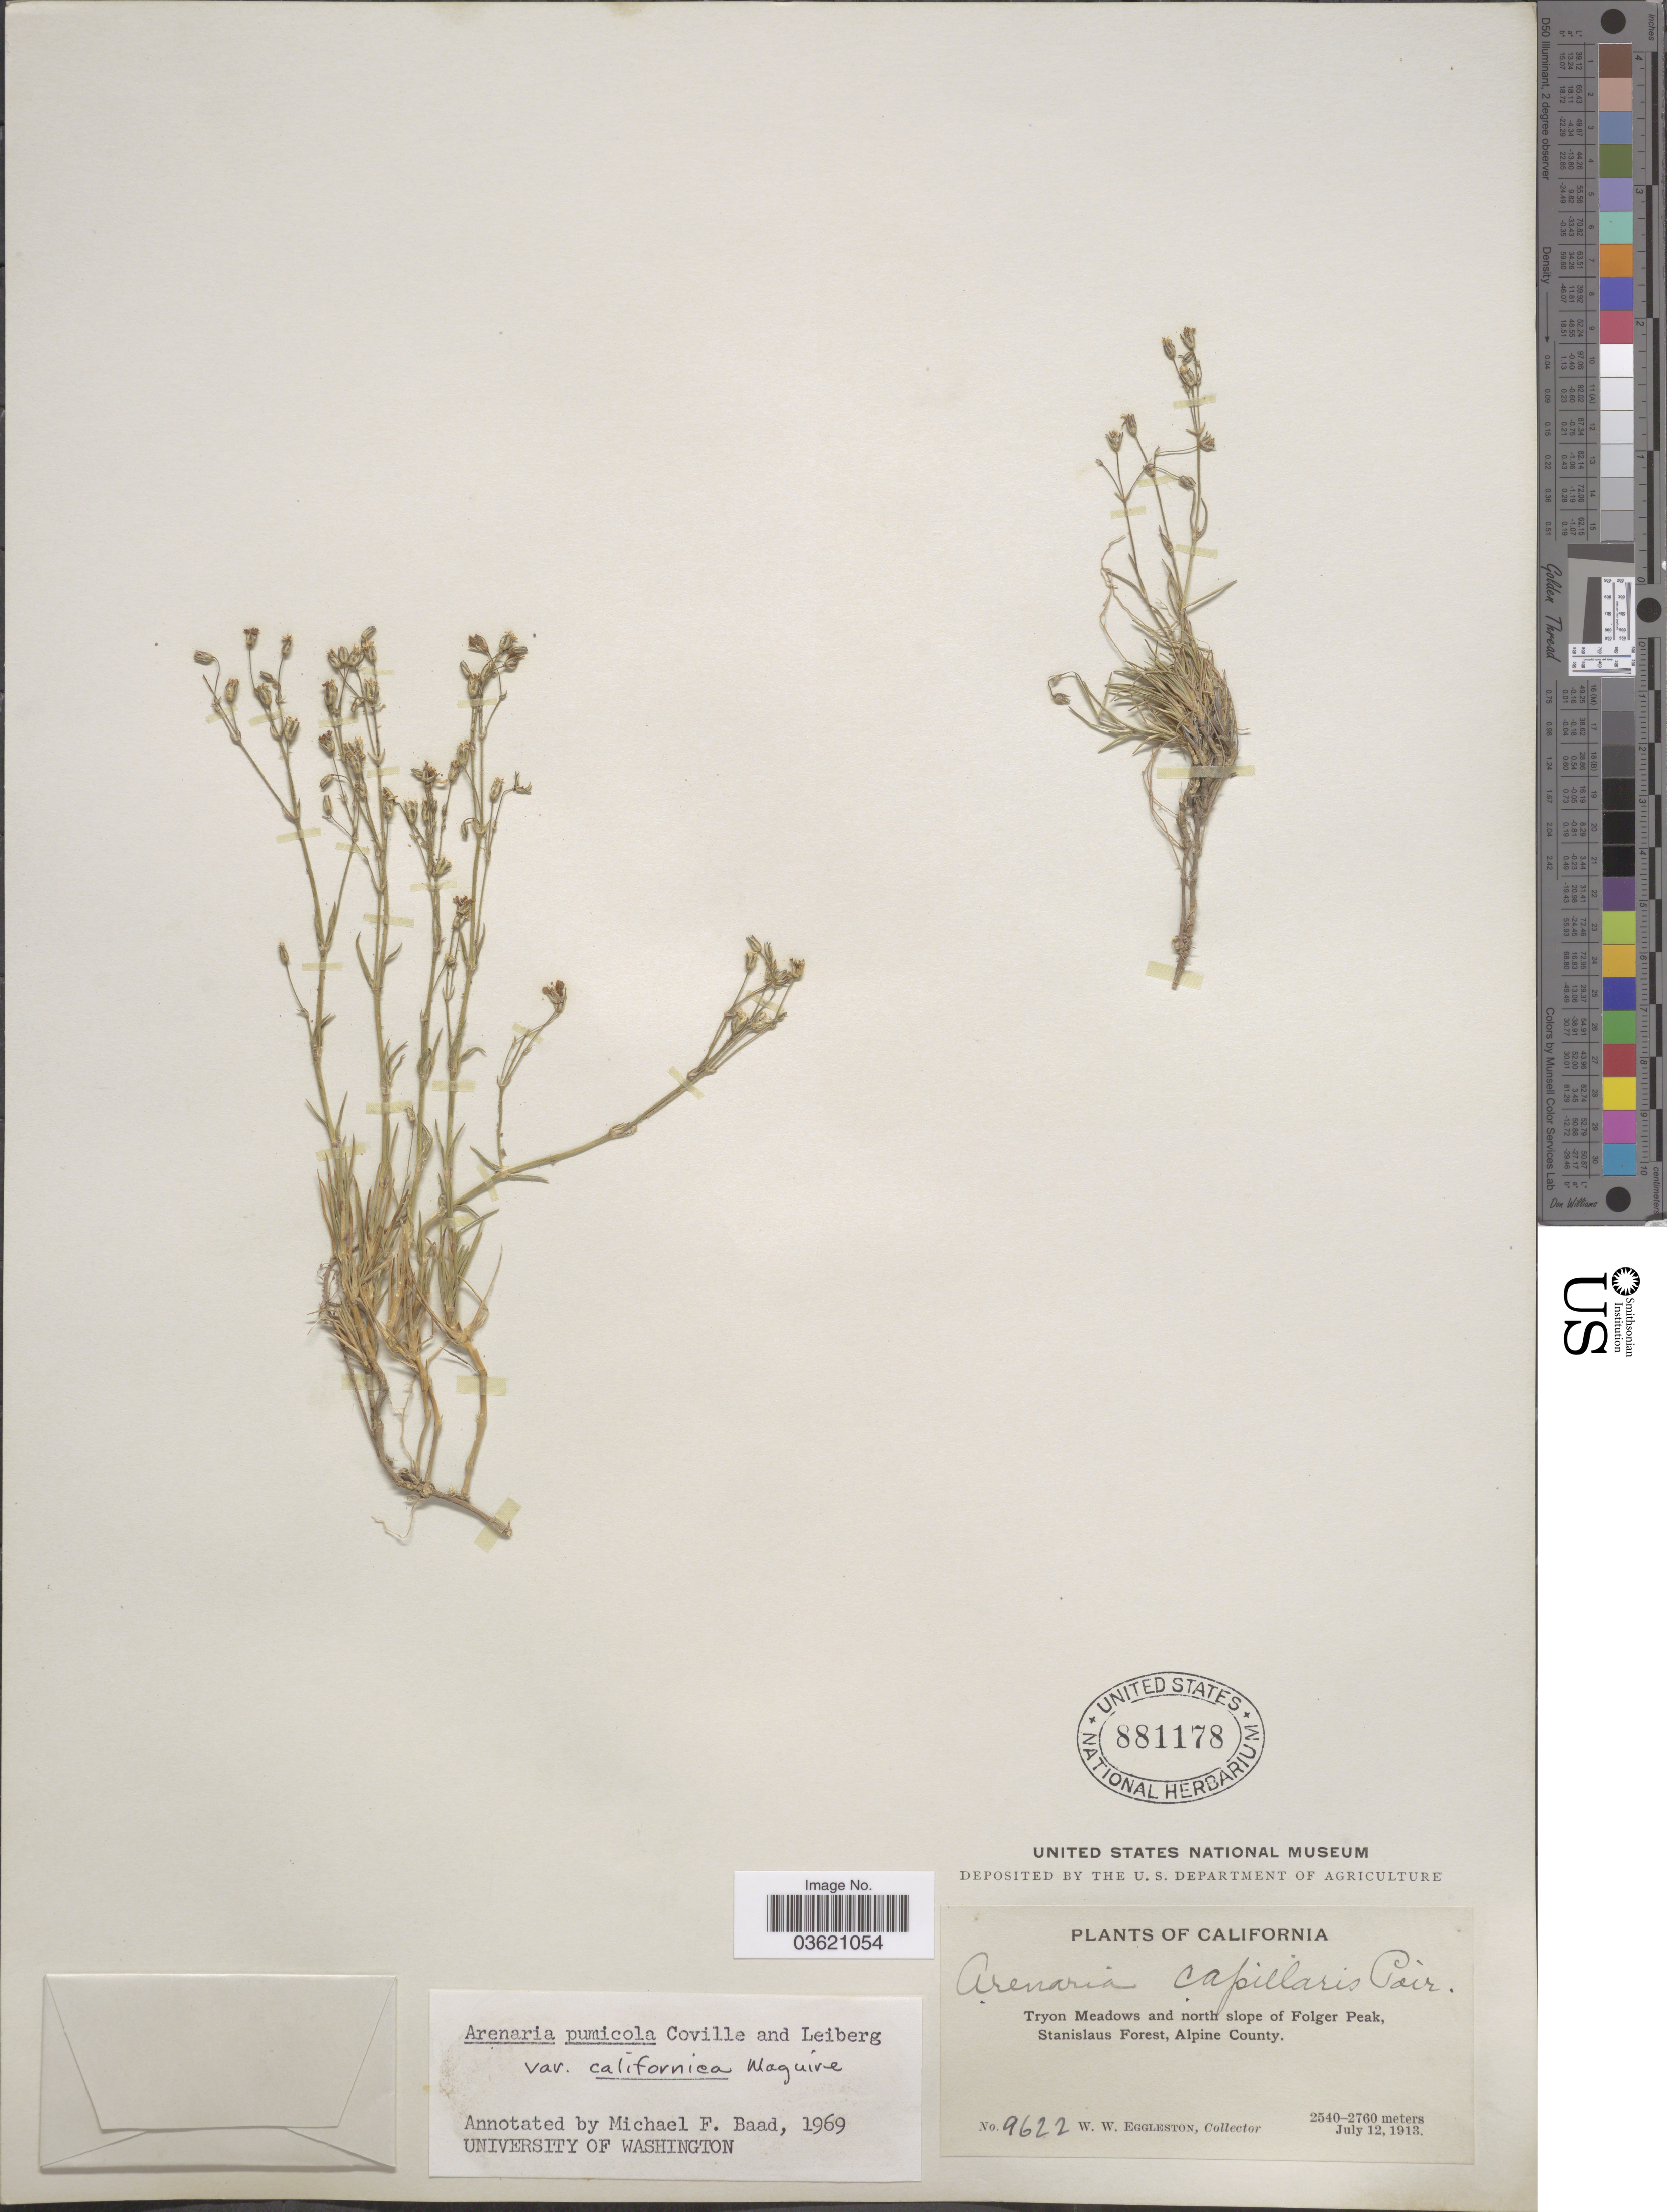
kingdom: Plantae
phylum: Tracheophyta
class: Magnoliopsida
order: Caryophyllales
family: Caryophyllaceae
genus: Eremogone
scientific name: Eremogone aculeata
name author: (S. Watson) Ikonn.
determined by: U.S. National Herbarium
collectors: W. W. Eggleston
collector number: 9622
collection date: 1913-07-12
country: United States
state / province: California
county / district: Alpine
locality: Tryon Meadows and north slope of Folger Peak, Stanislaus Forest, Alpine County.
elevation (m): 2540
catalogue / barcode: US 881178